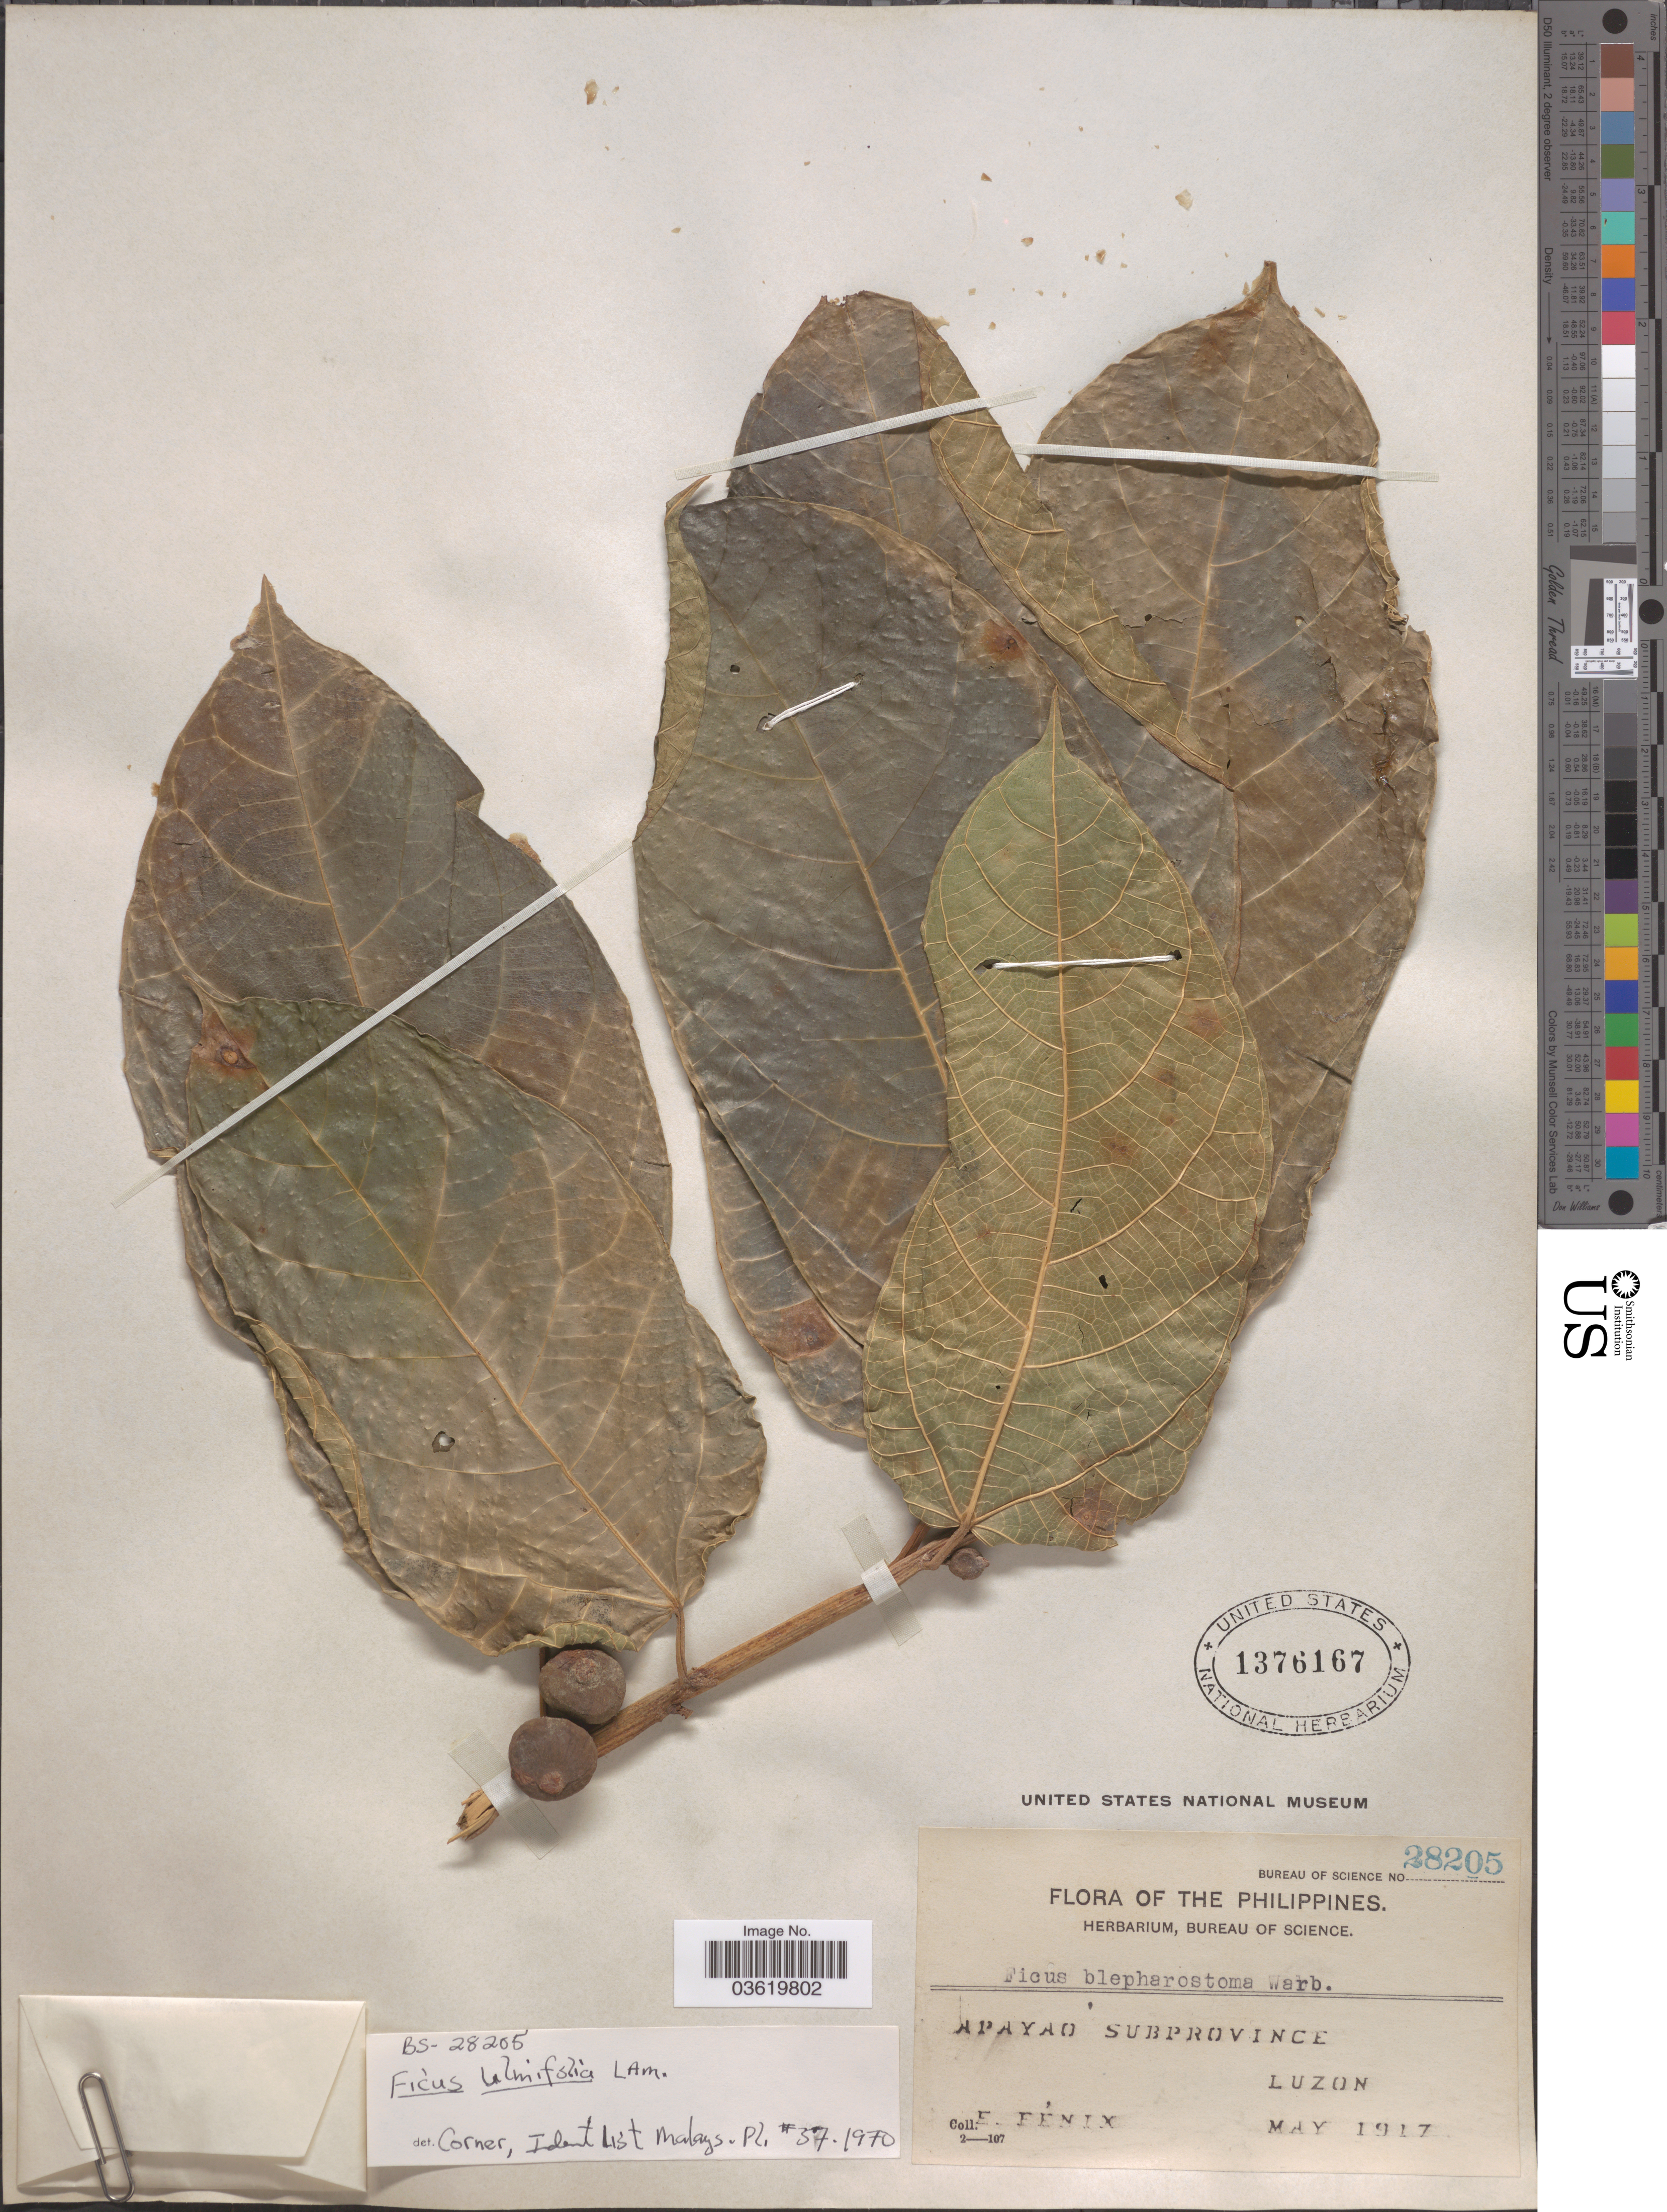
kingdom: Plantae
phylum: Tracheophyta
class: Magnoliopsida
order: Rosales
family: Moraceae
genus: Ficus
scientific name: Ficus ulmifolia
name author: Lam.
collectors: E. Fenix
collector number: Bureau of Science 28205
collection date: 1917-05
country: Philippines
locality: Apayao Subprovince. Luzon.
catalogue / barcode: US 1376167